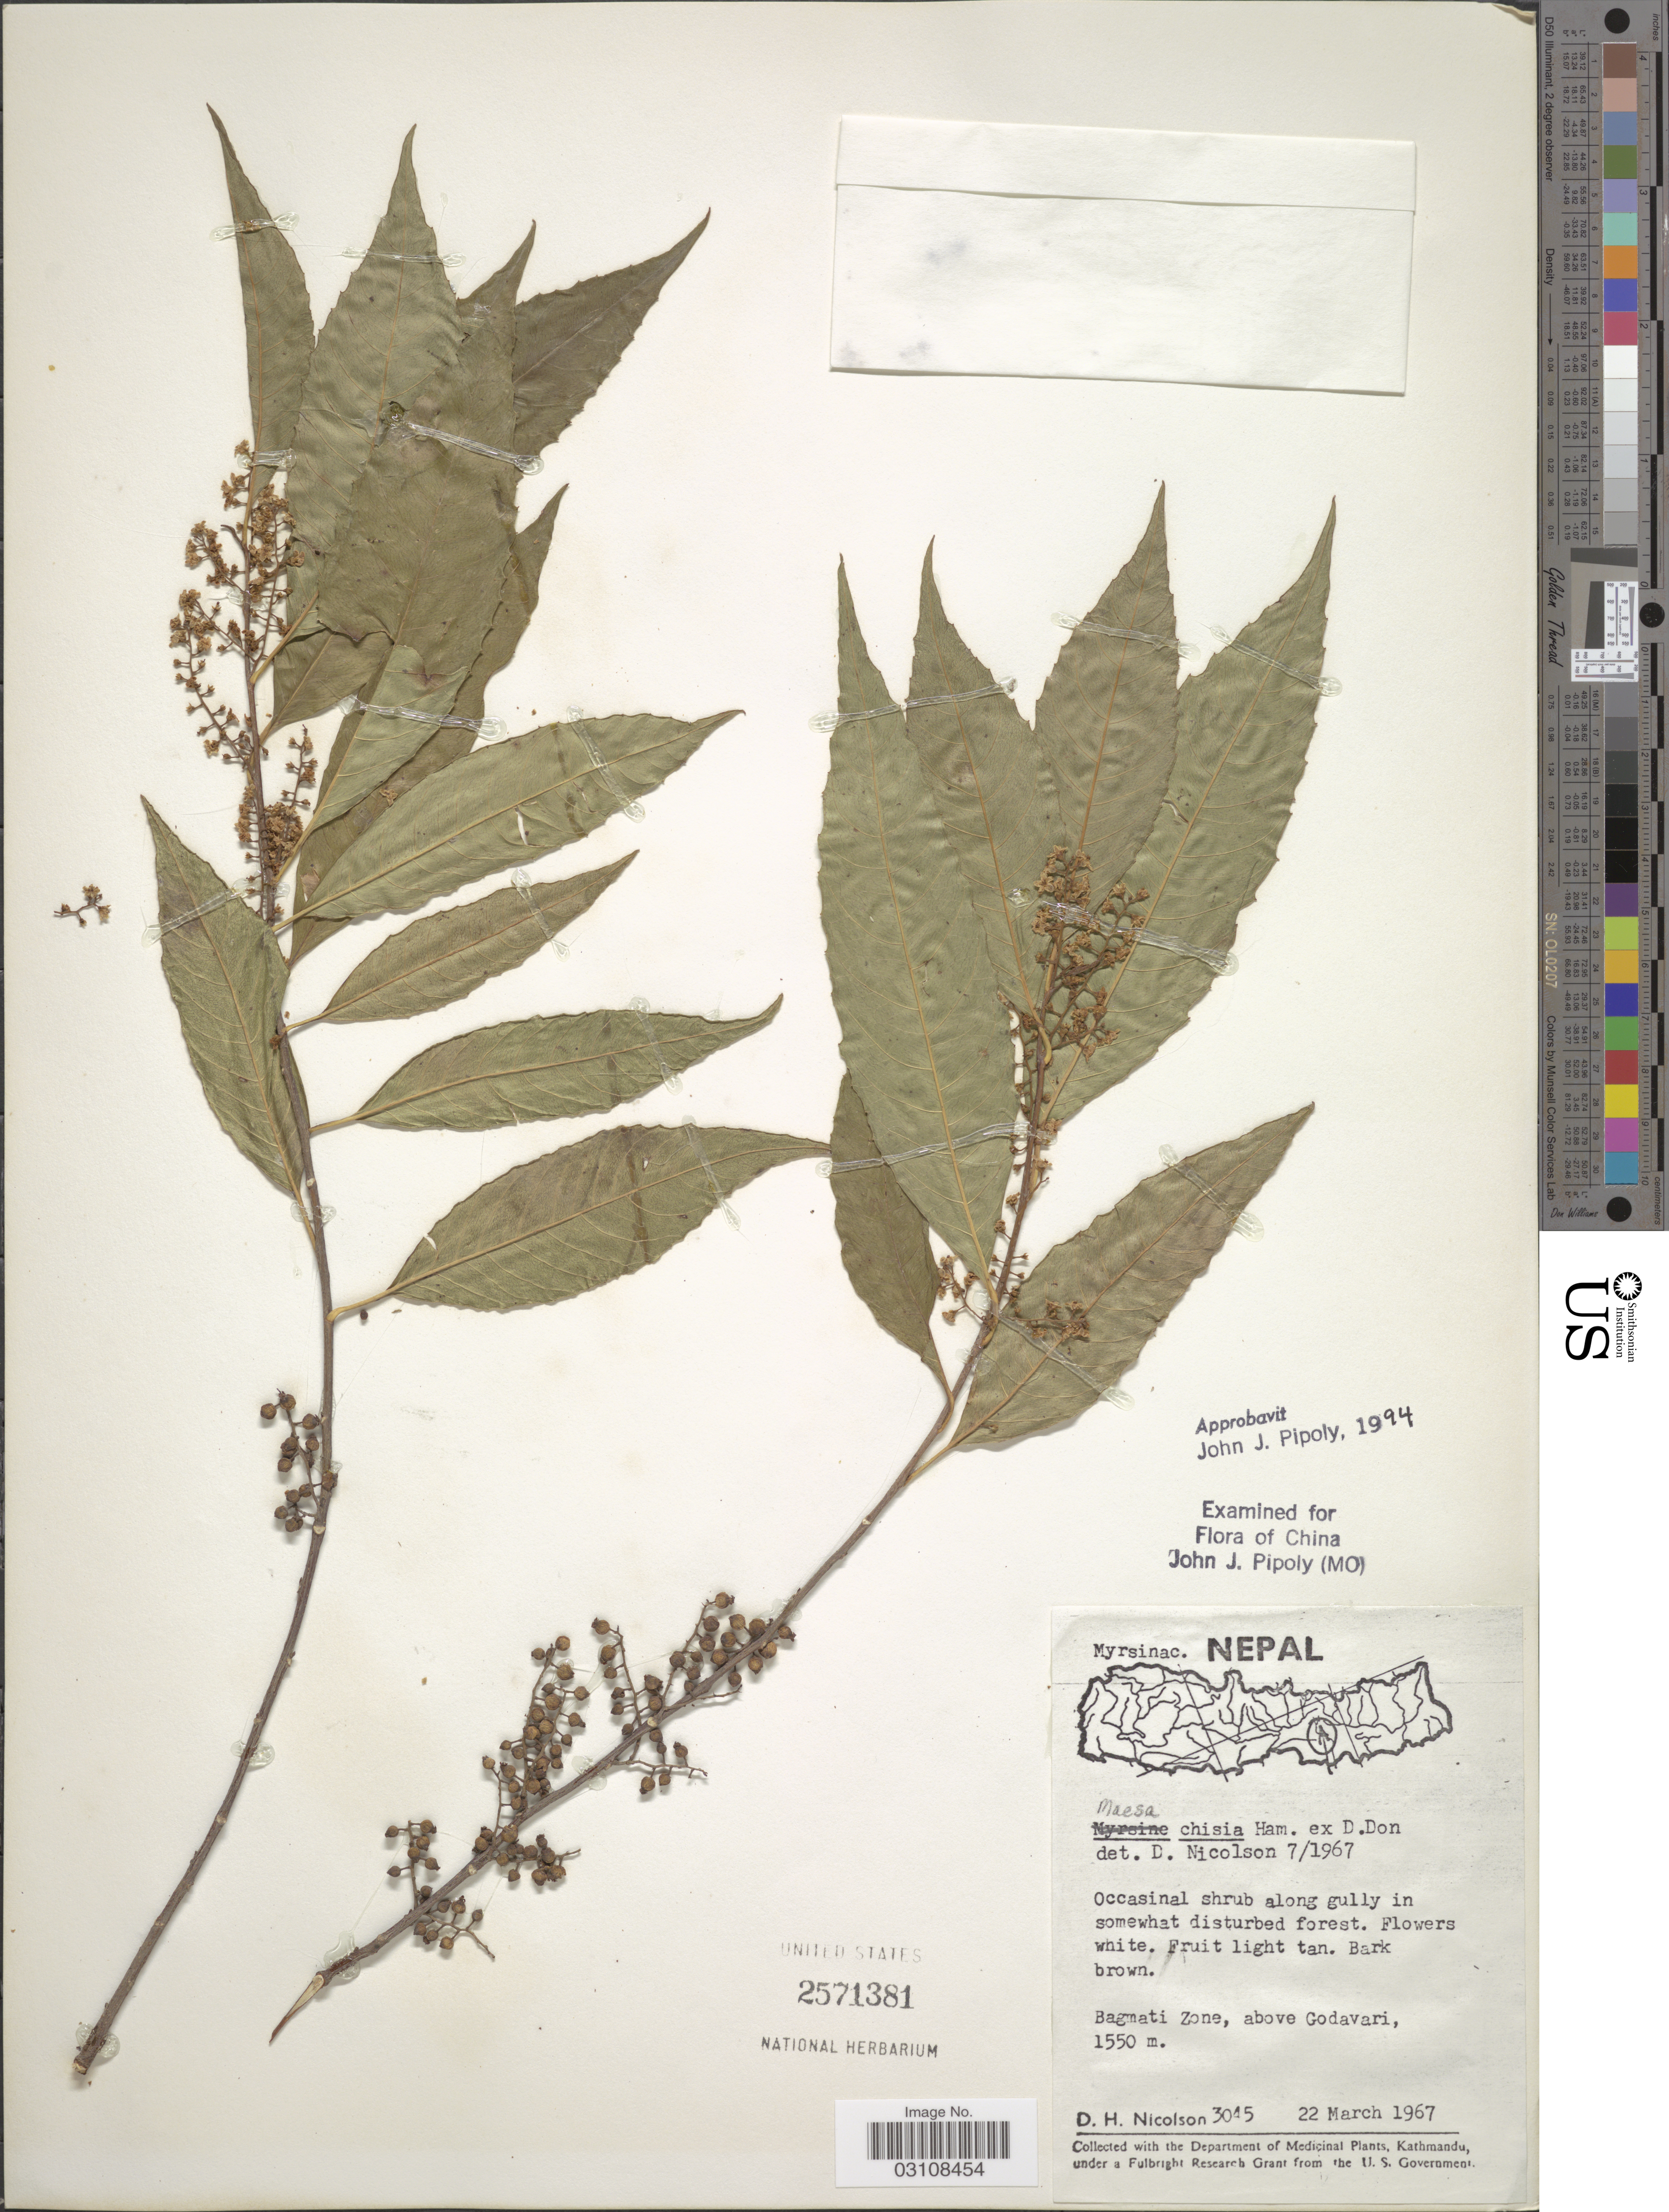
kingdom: Plantae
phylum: Tracheophyta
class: Magnoliopsida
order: Ericales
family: Primulaceae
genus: Maesa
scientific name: Maesa chisia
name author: Buch.-Ham. ex D. Don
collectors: D. H. Nicolson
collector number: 3045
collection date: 1967-03-22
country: Nepal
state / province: Bagmati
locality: Bagmati Zone, above Godavari.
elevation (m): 1550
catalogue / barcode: US 2571381